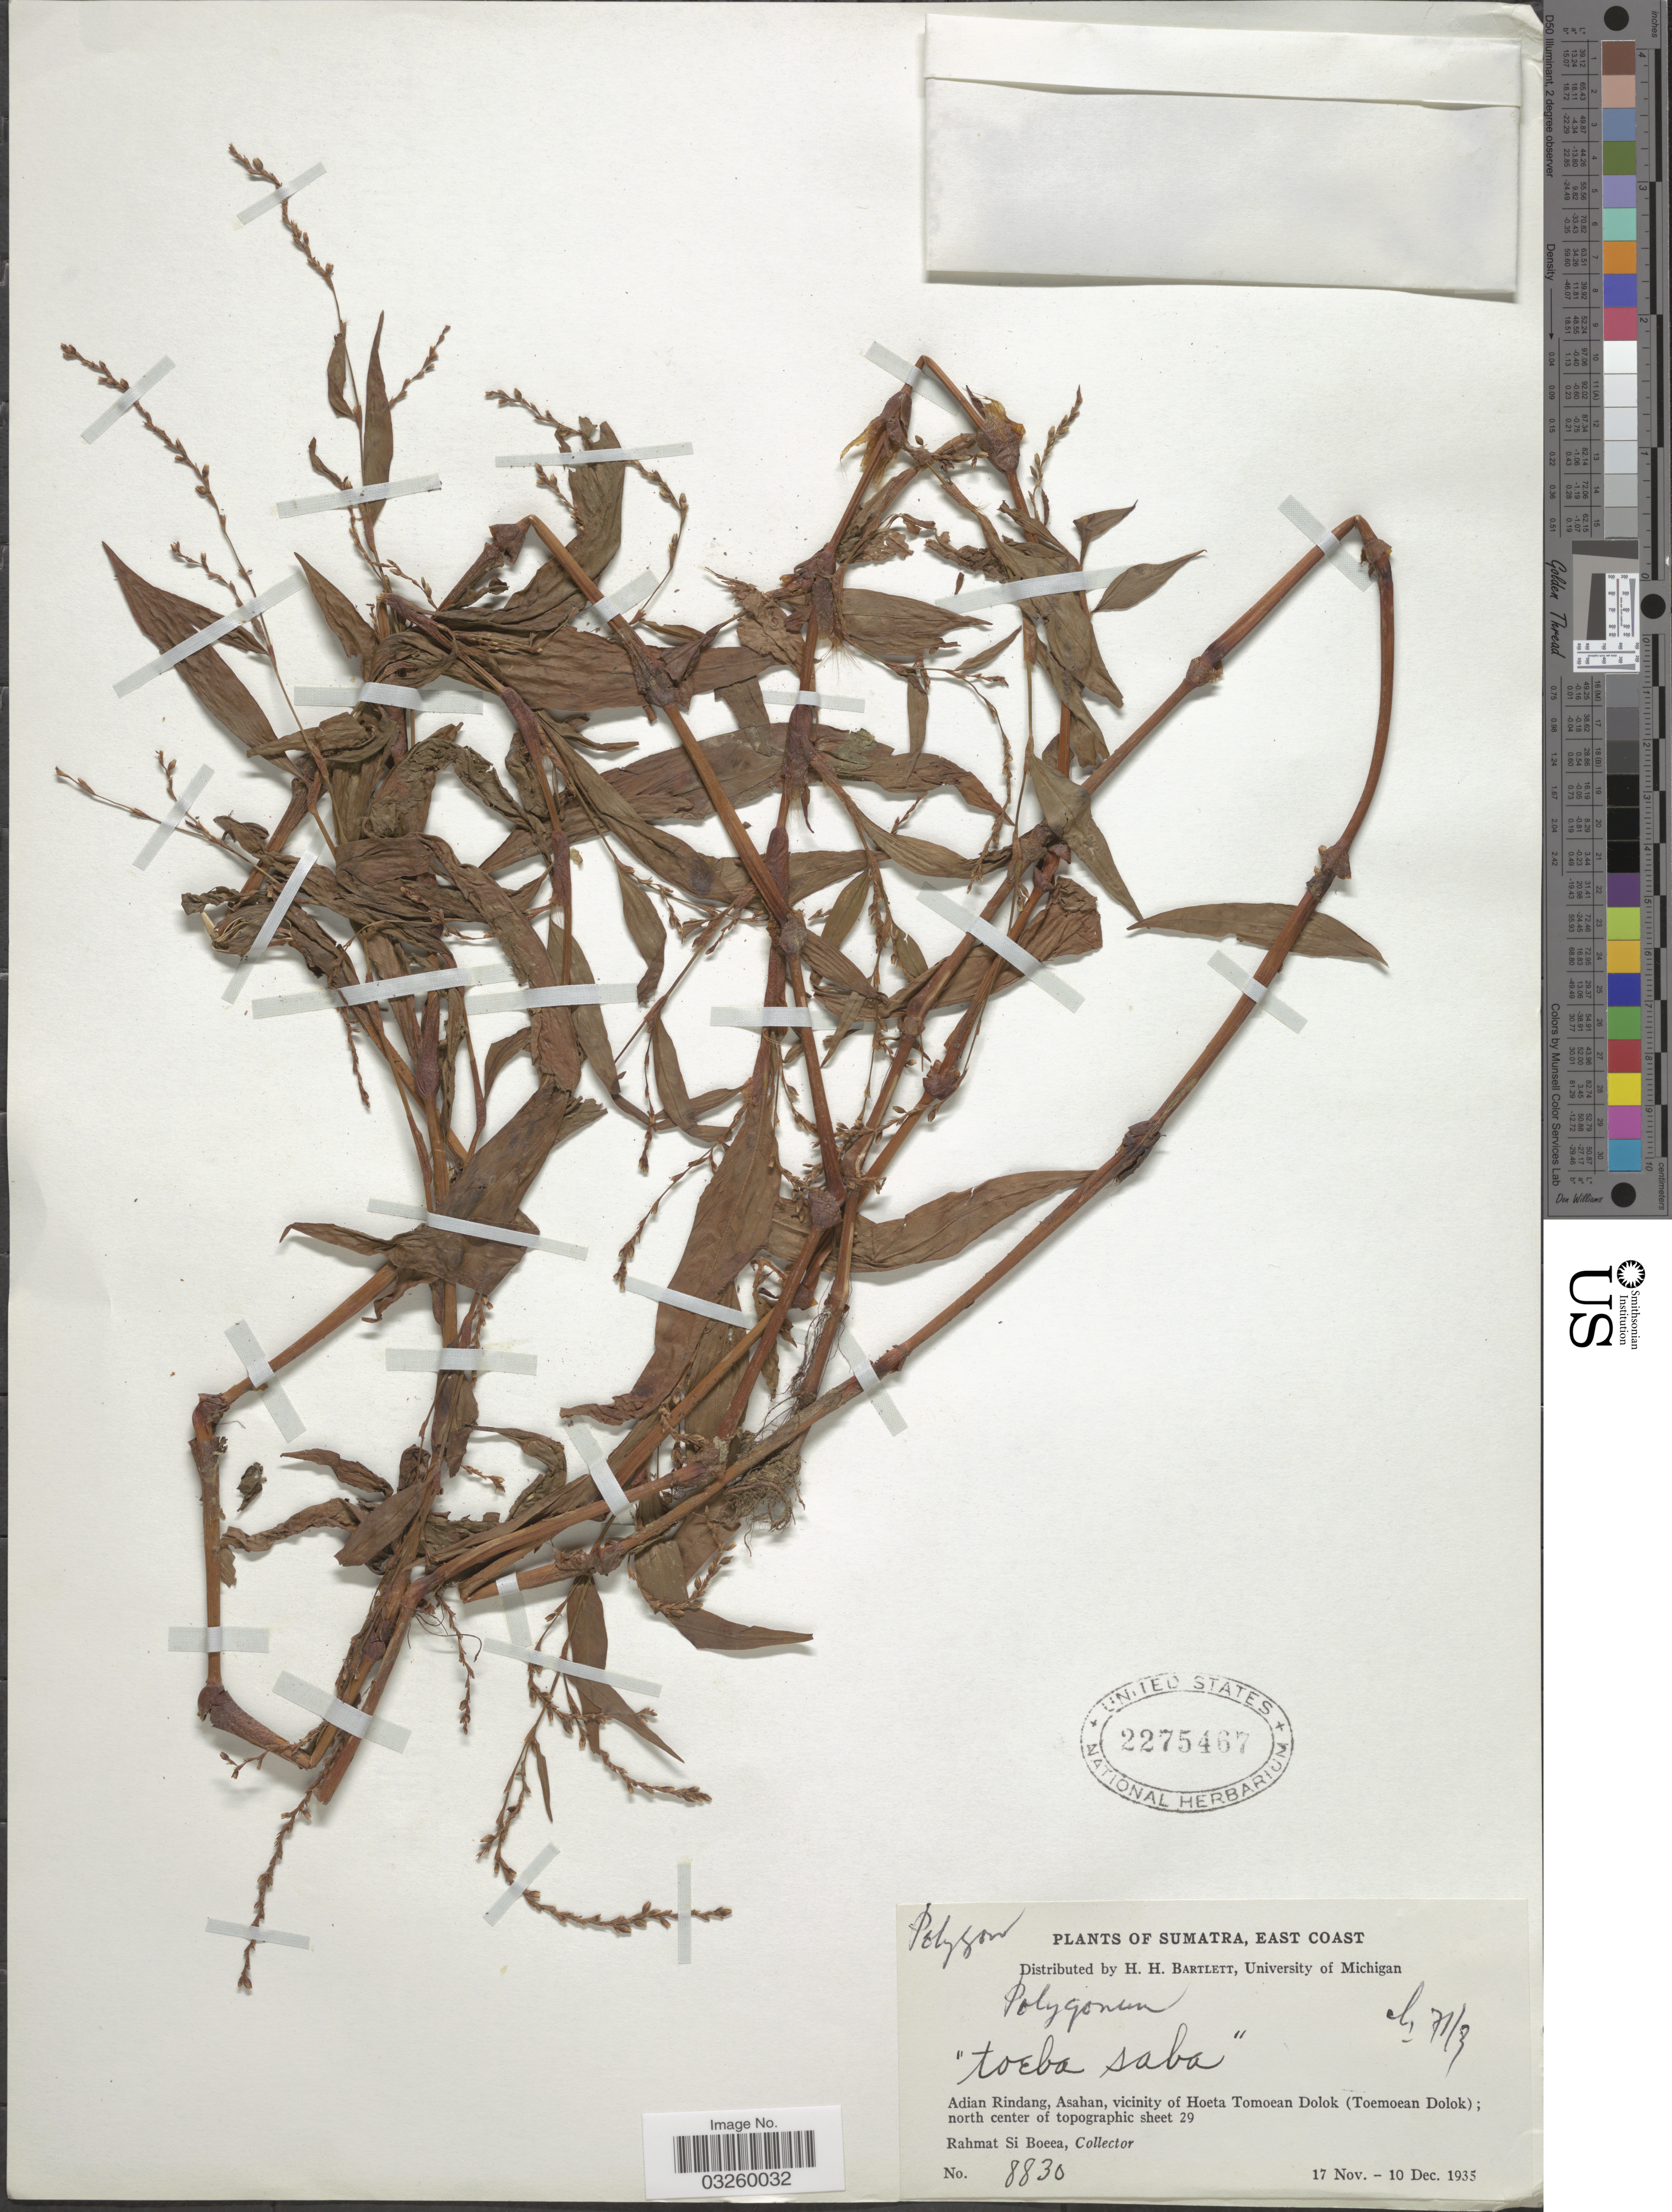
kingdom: Plantae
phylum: Tracheophyta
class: Magnoliopsida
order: Caryophyllales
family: Polygonaceae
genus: Persicaria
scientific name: Persicaria sp.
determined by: Wagner, W. L., (BOT), Smithsonian Institution - National Museum of Natural History (UNITED STATES)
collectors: Rahmat Si Boeea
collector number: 8830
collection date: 1935-11-17/1935-12-10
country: Indonesia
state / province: Sumatra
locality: East Coast. Adian Rindang, Asahan, vicinity of Hoeta Tomoean Dolok (Toemoean Dolok); north center of topographic sheet 29.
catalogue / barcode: US 2275467